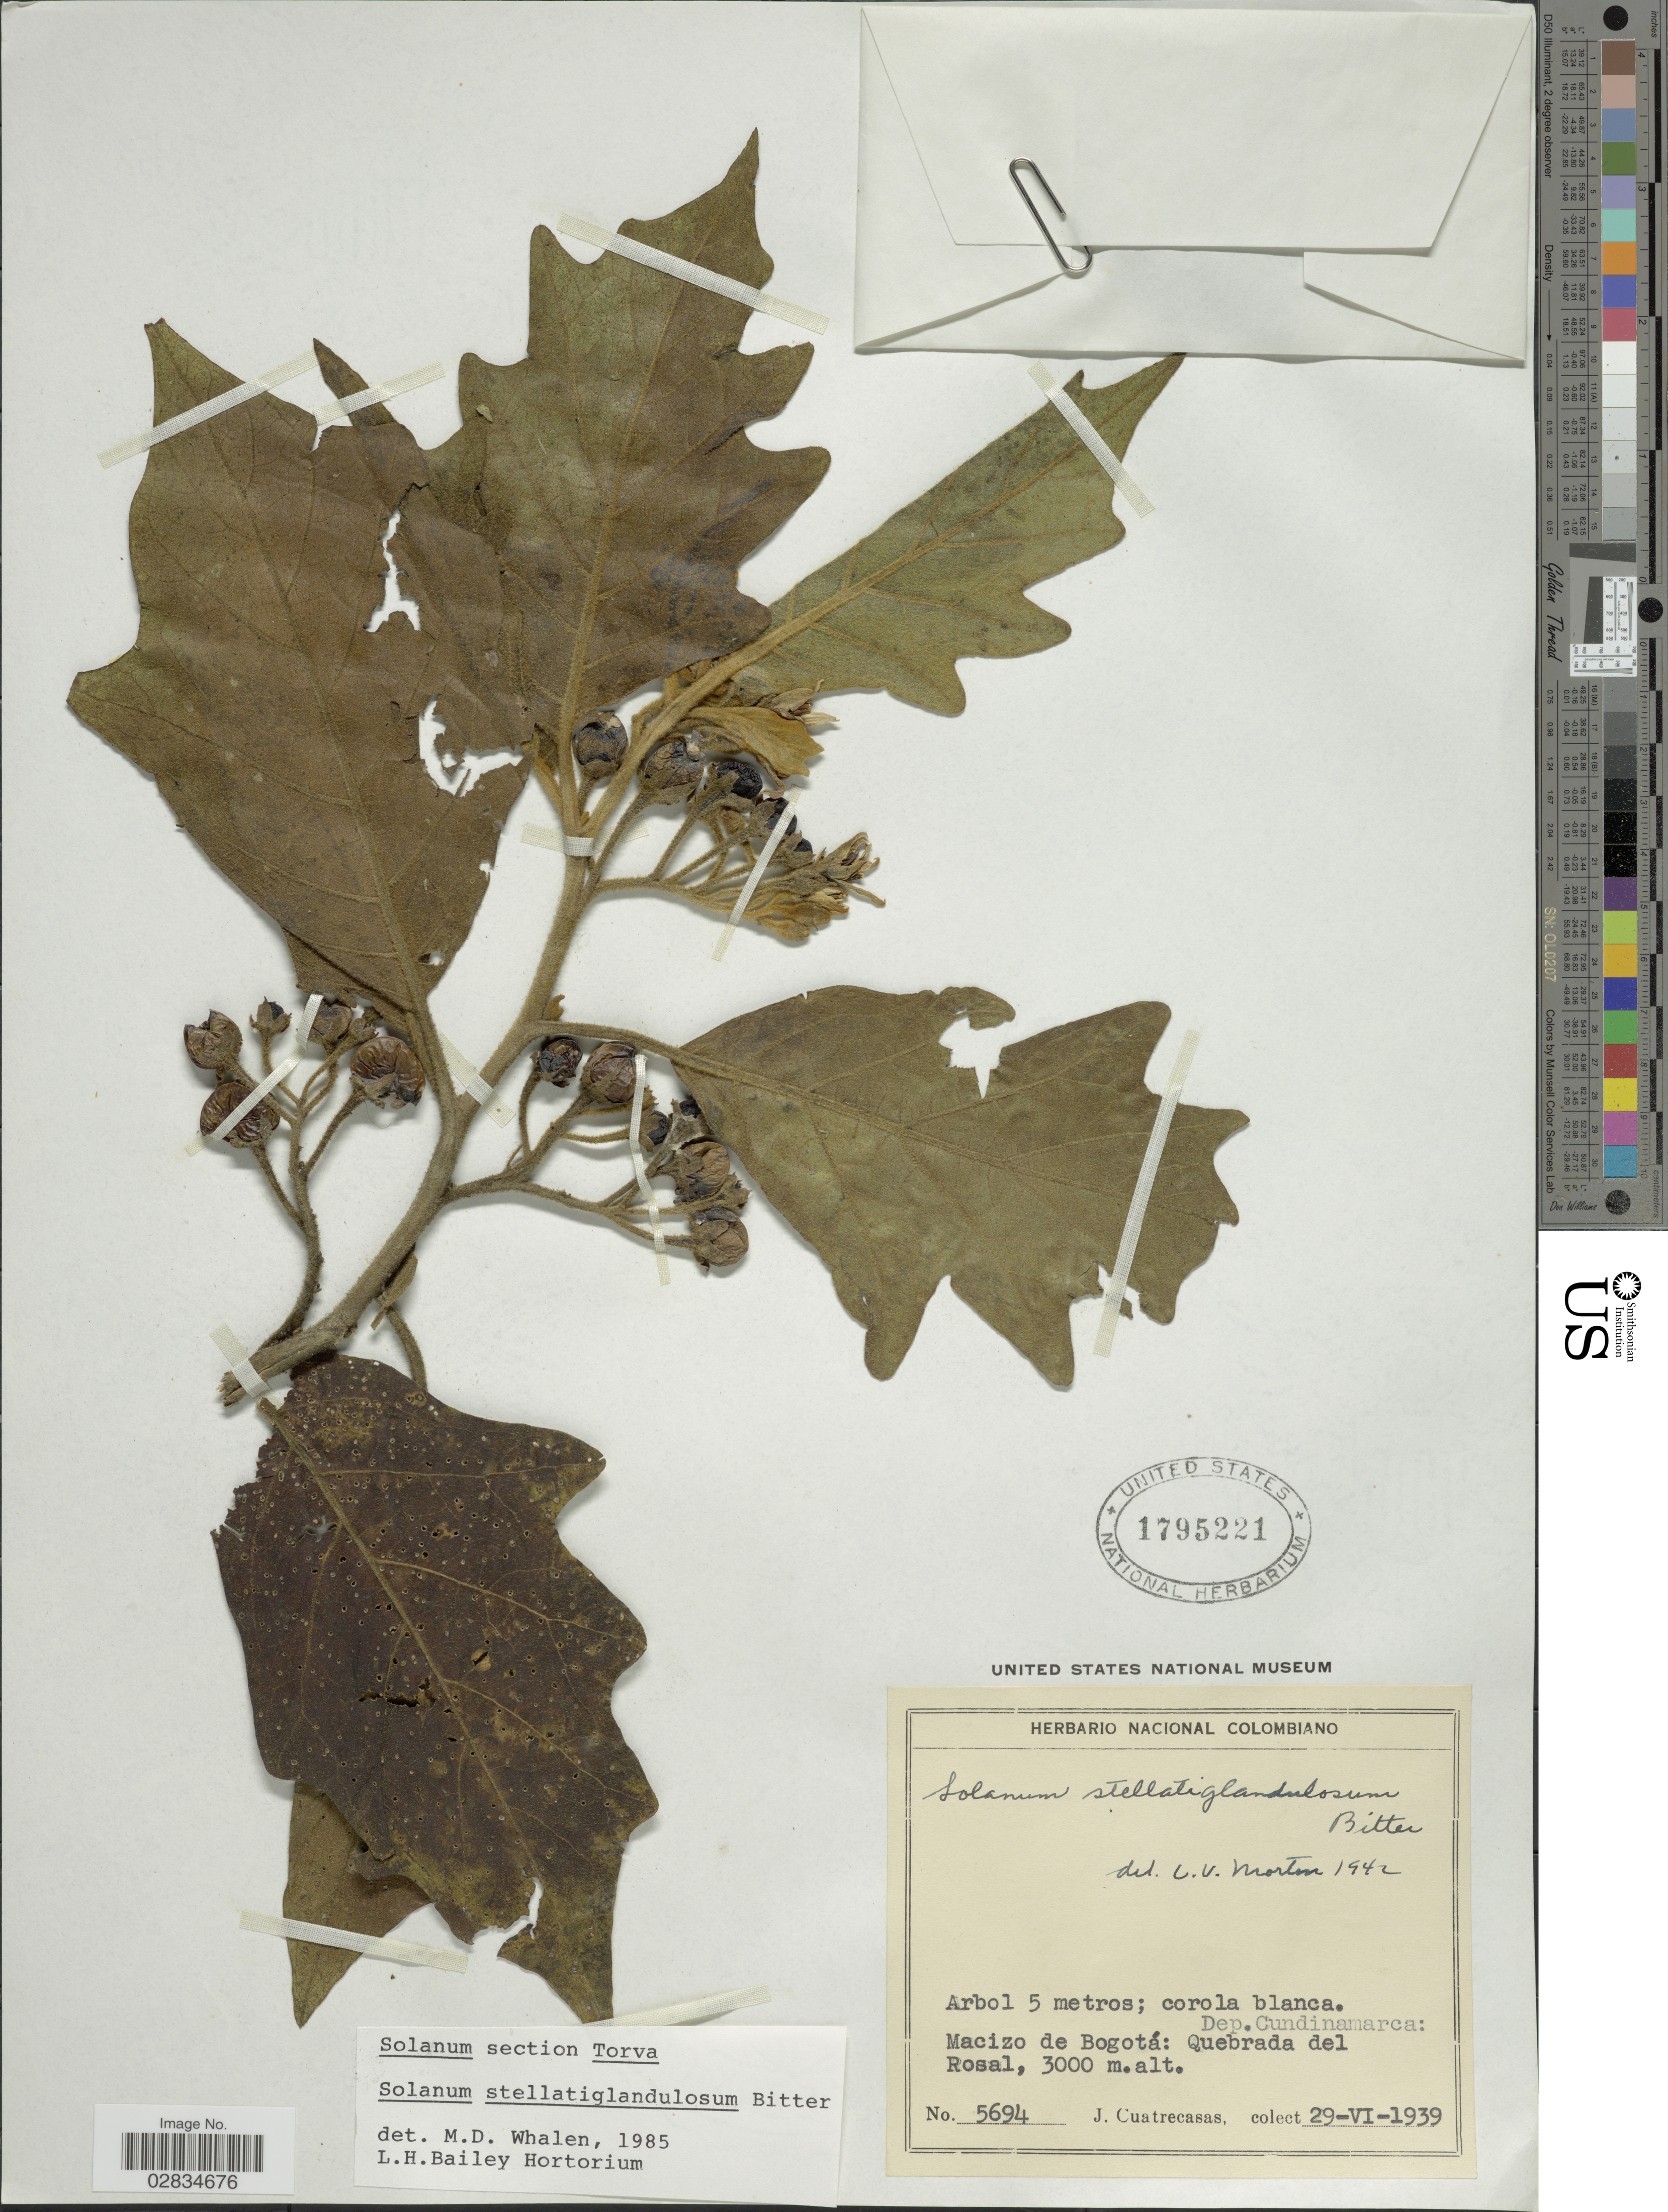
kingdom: Plantae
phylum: Tracheophyta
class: Magnoliopsida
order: Solanales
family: Solanaceae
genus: Solanum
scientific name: Solanum stellatiglandulosum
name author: Bitter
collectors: J. Cuatrecasas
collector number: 5694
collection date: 1939-06-29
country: Colombia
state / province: Cundinamarca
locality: Macizo de Bogotá: Quebrada del Rosal.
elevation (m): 3000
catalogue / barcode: US 1795221